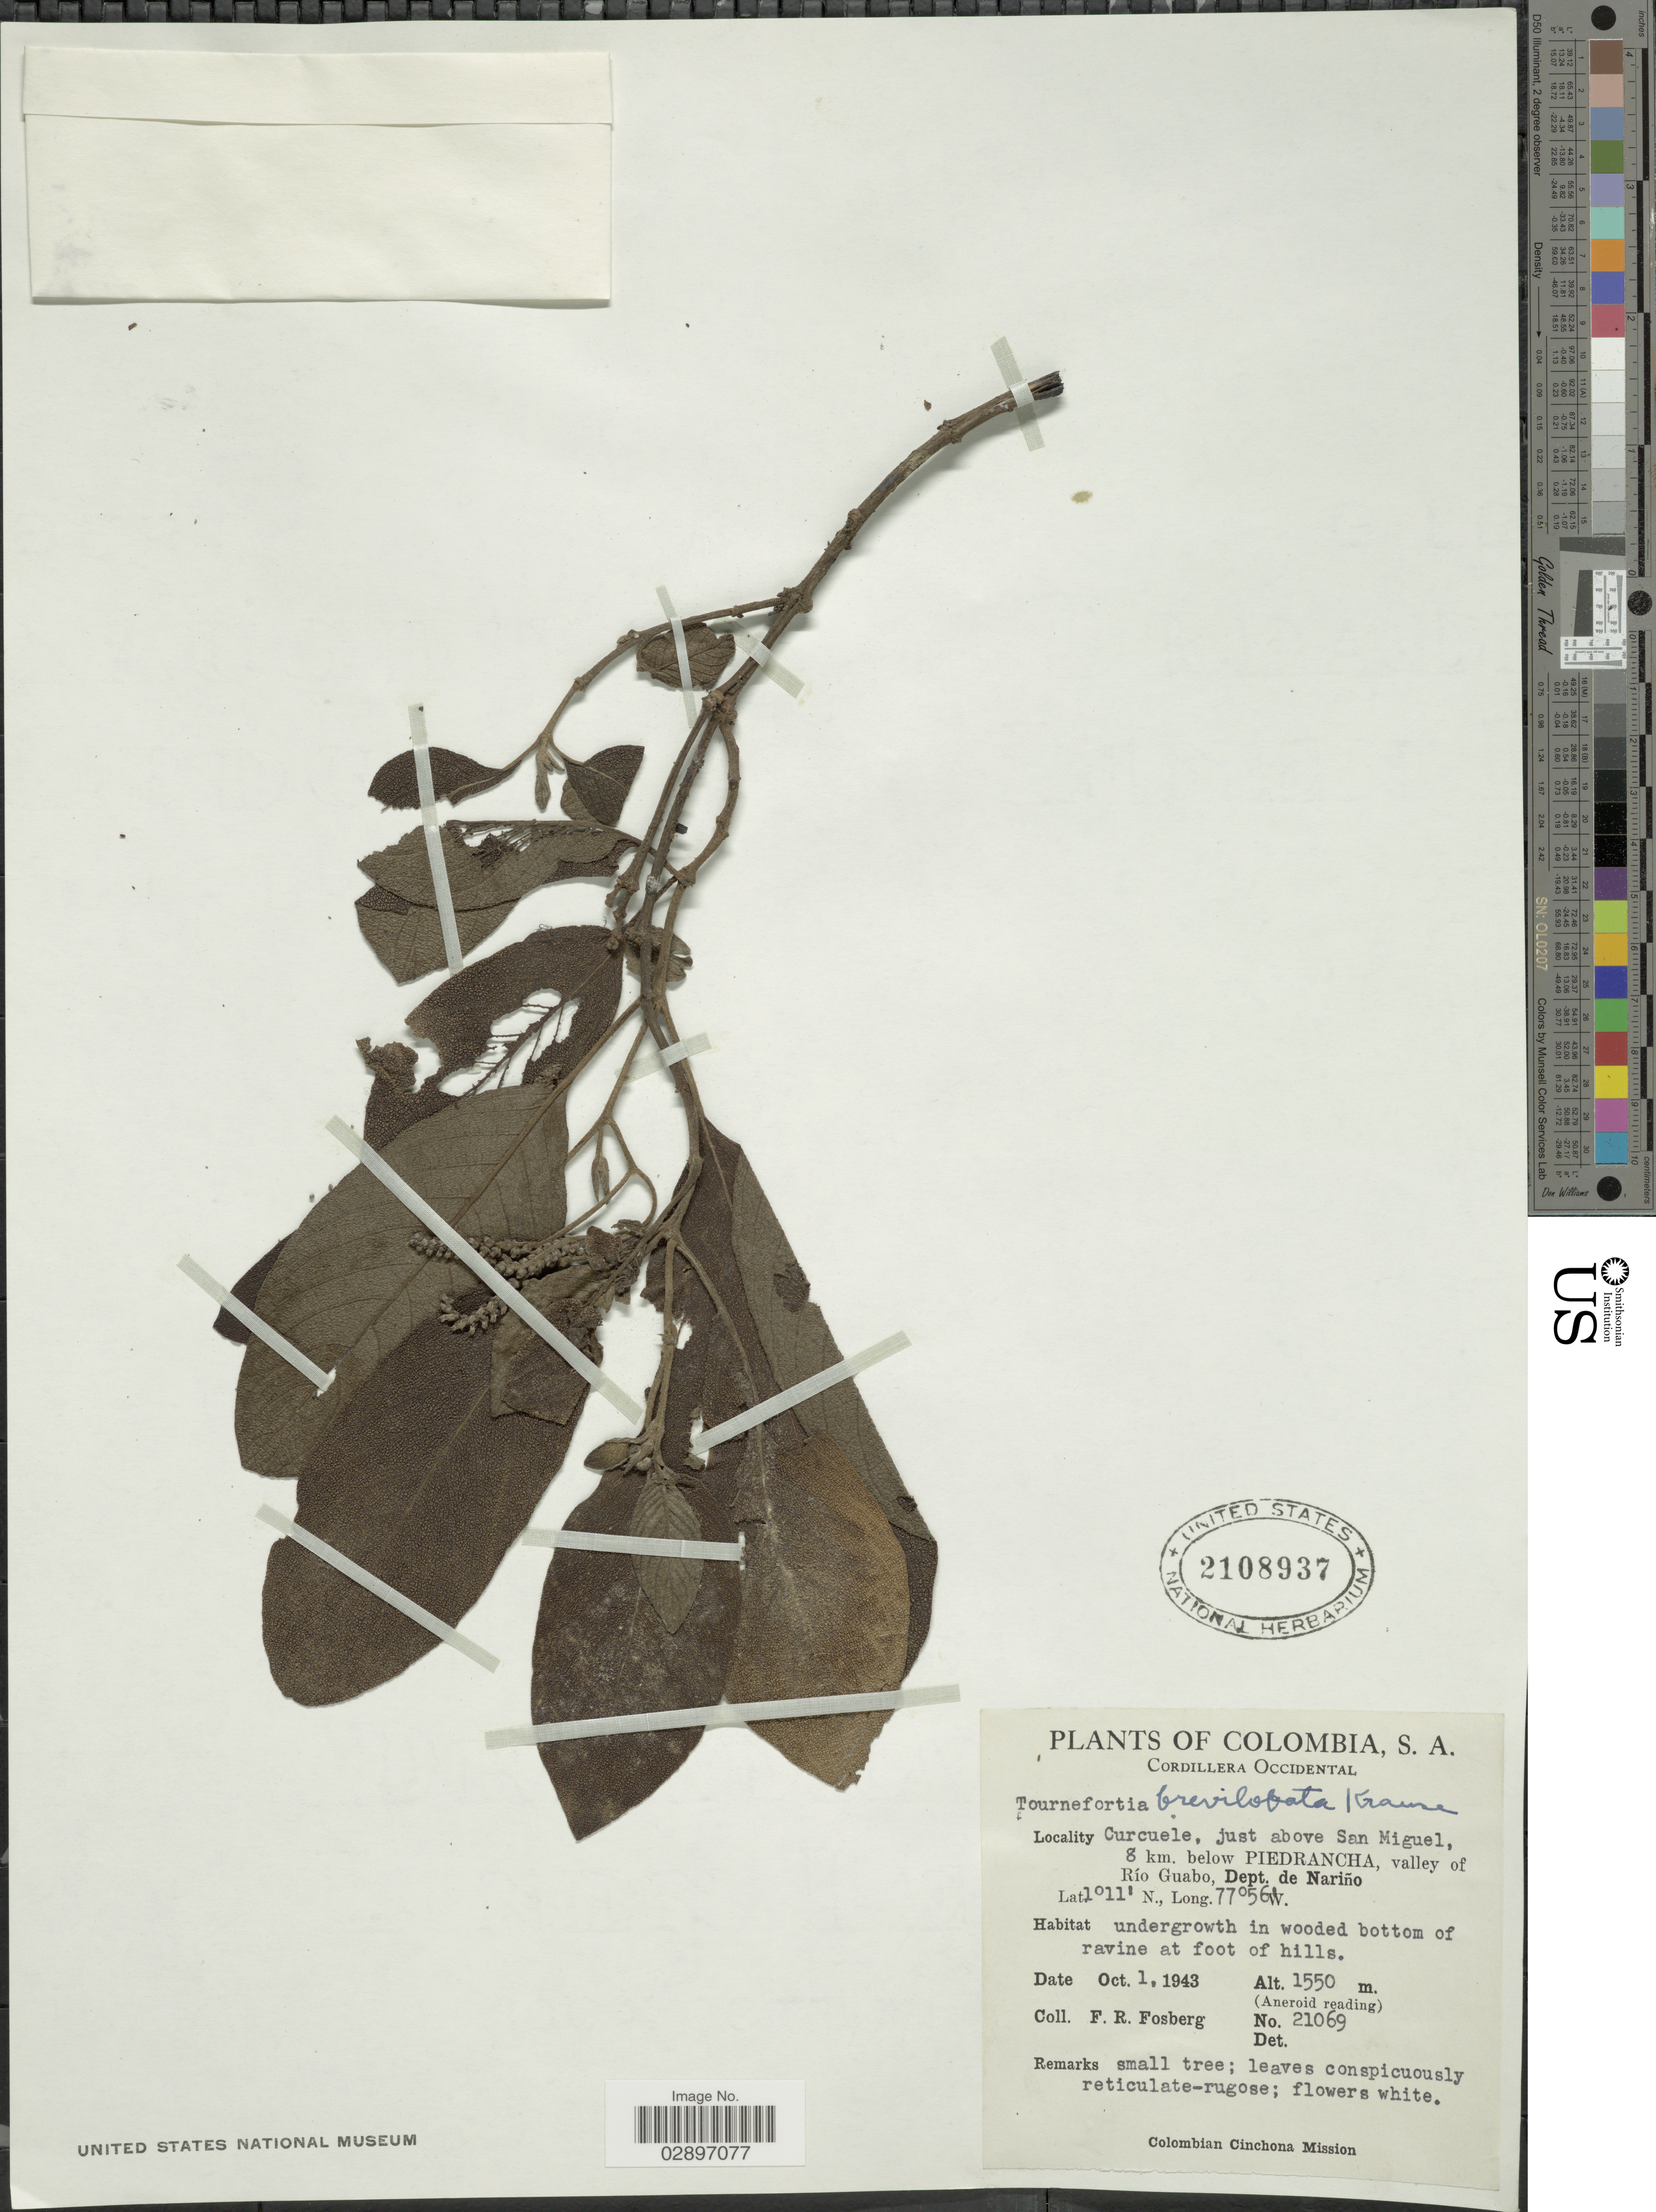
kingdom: Plantae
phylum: Tracheophyta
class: Magnoliopsida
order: Boraginales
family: Heliotropiaceae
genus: Tournefortia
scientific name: Tournefortia brevilobata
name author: K. Krause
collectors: F. R. Fosberg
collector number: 21069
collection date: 1943-10-01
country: Colombia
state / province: Nariño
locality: Cordillera Occidental. Curcuele, just above San Miguel, 8 km. below PIEDRANCHA, valley of Río Guabo. Dept. de Nariño.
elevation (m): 1550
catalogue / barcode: US 2108937